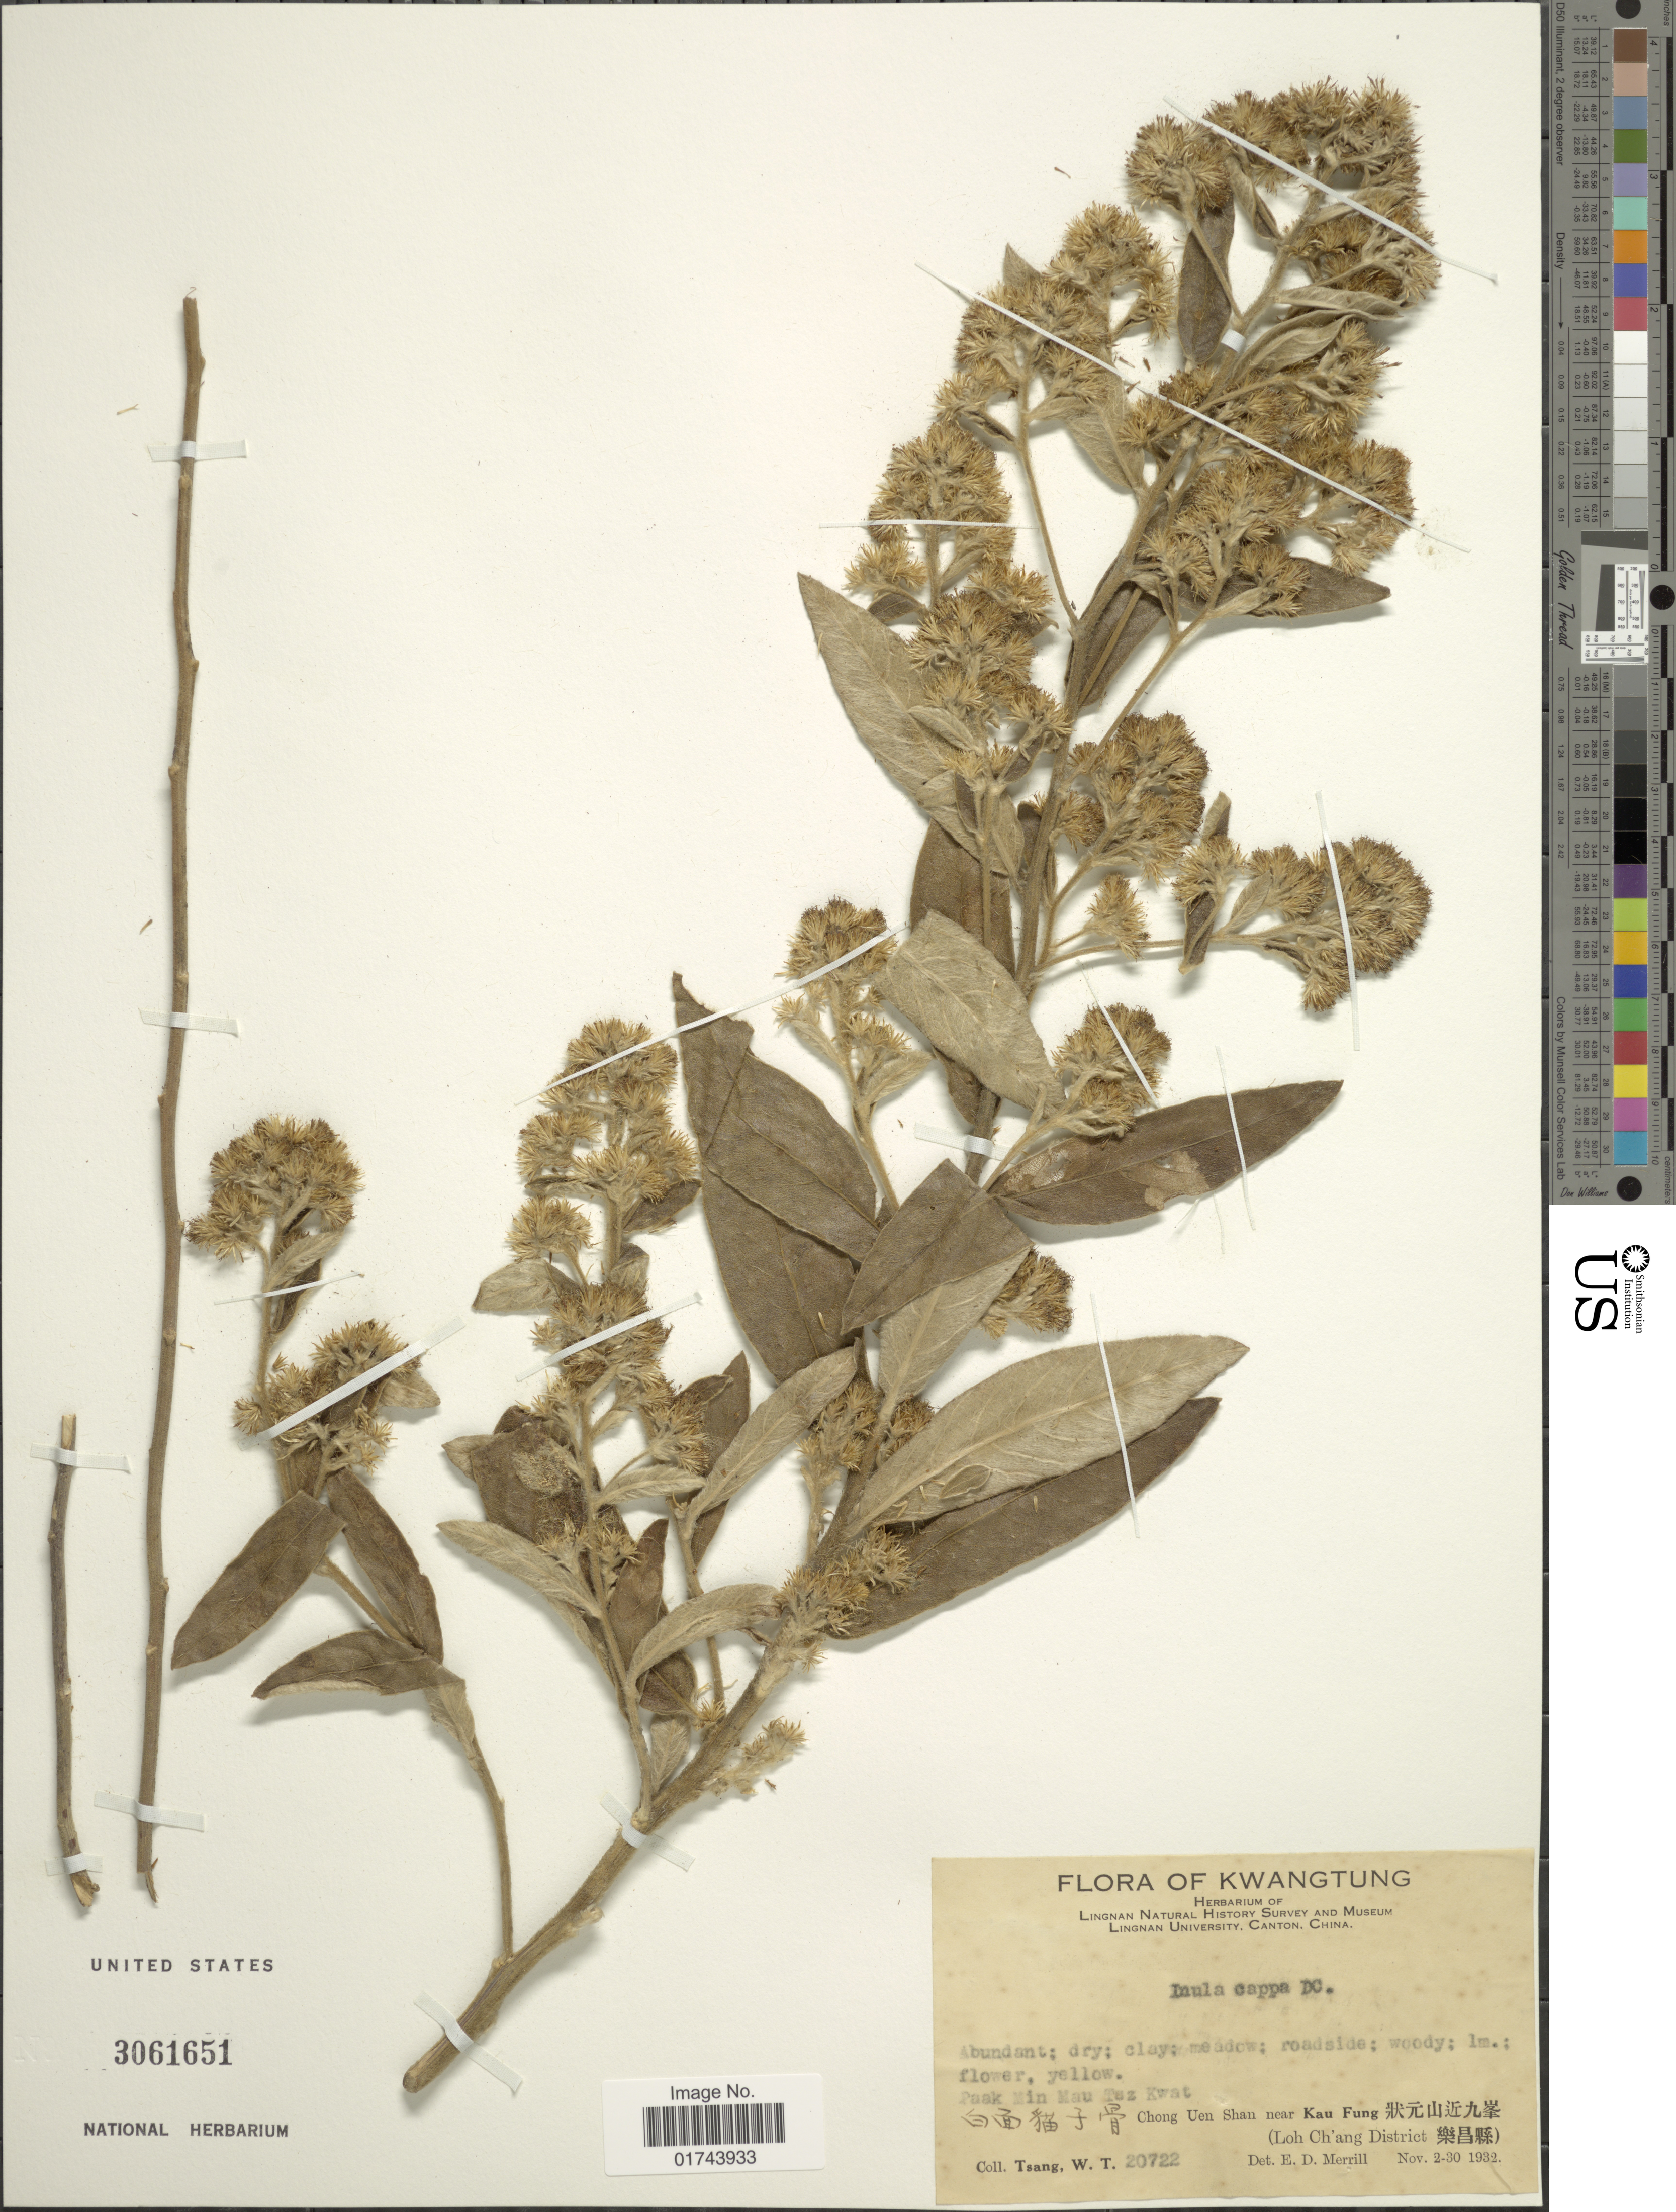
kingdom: Plantae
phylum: Tracheophyta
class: Magnoliopsida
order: Asterales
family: Asteraceae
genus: Inula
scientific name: Inula cappa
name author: (Buch.-Ham. ex D. Don) DC.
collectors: W. T. Tsang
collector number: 20722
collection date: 1932-11-02/1932-11-30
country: China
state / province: Guangdong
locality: Kwangtung, Paak Min Mau Taz Kwat, Chong Uen Shan near Kau Fung ( Loh Ch'ang District)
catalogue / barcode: US 3061651